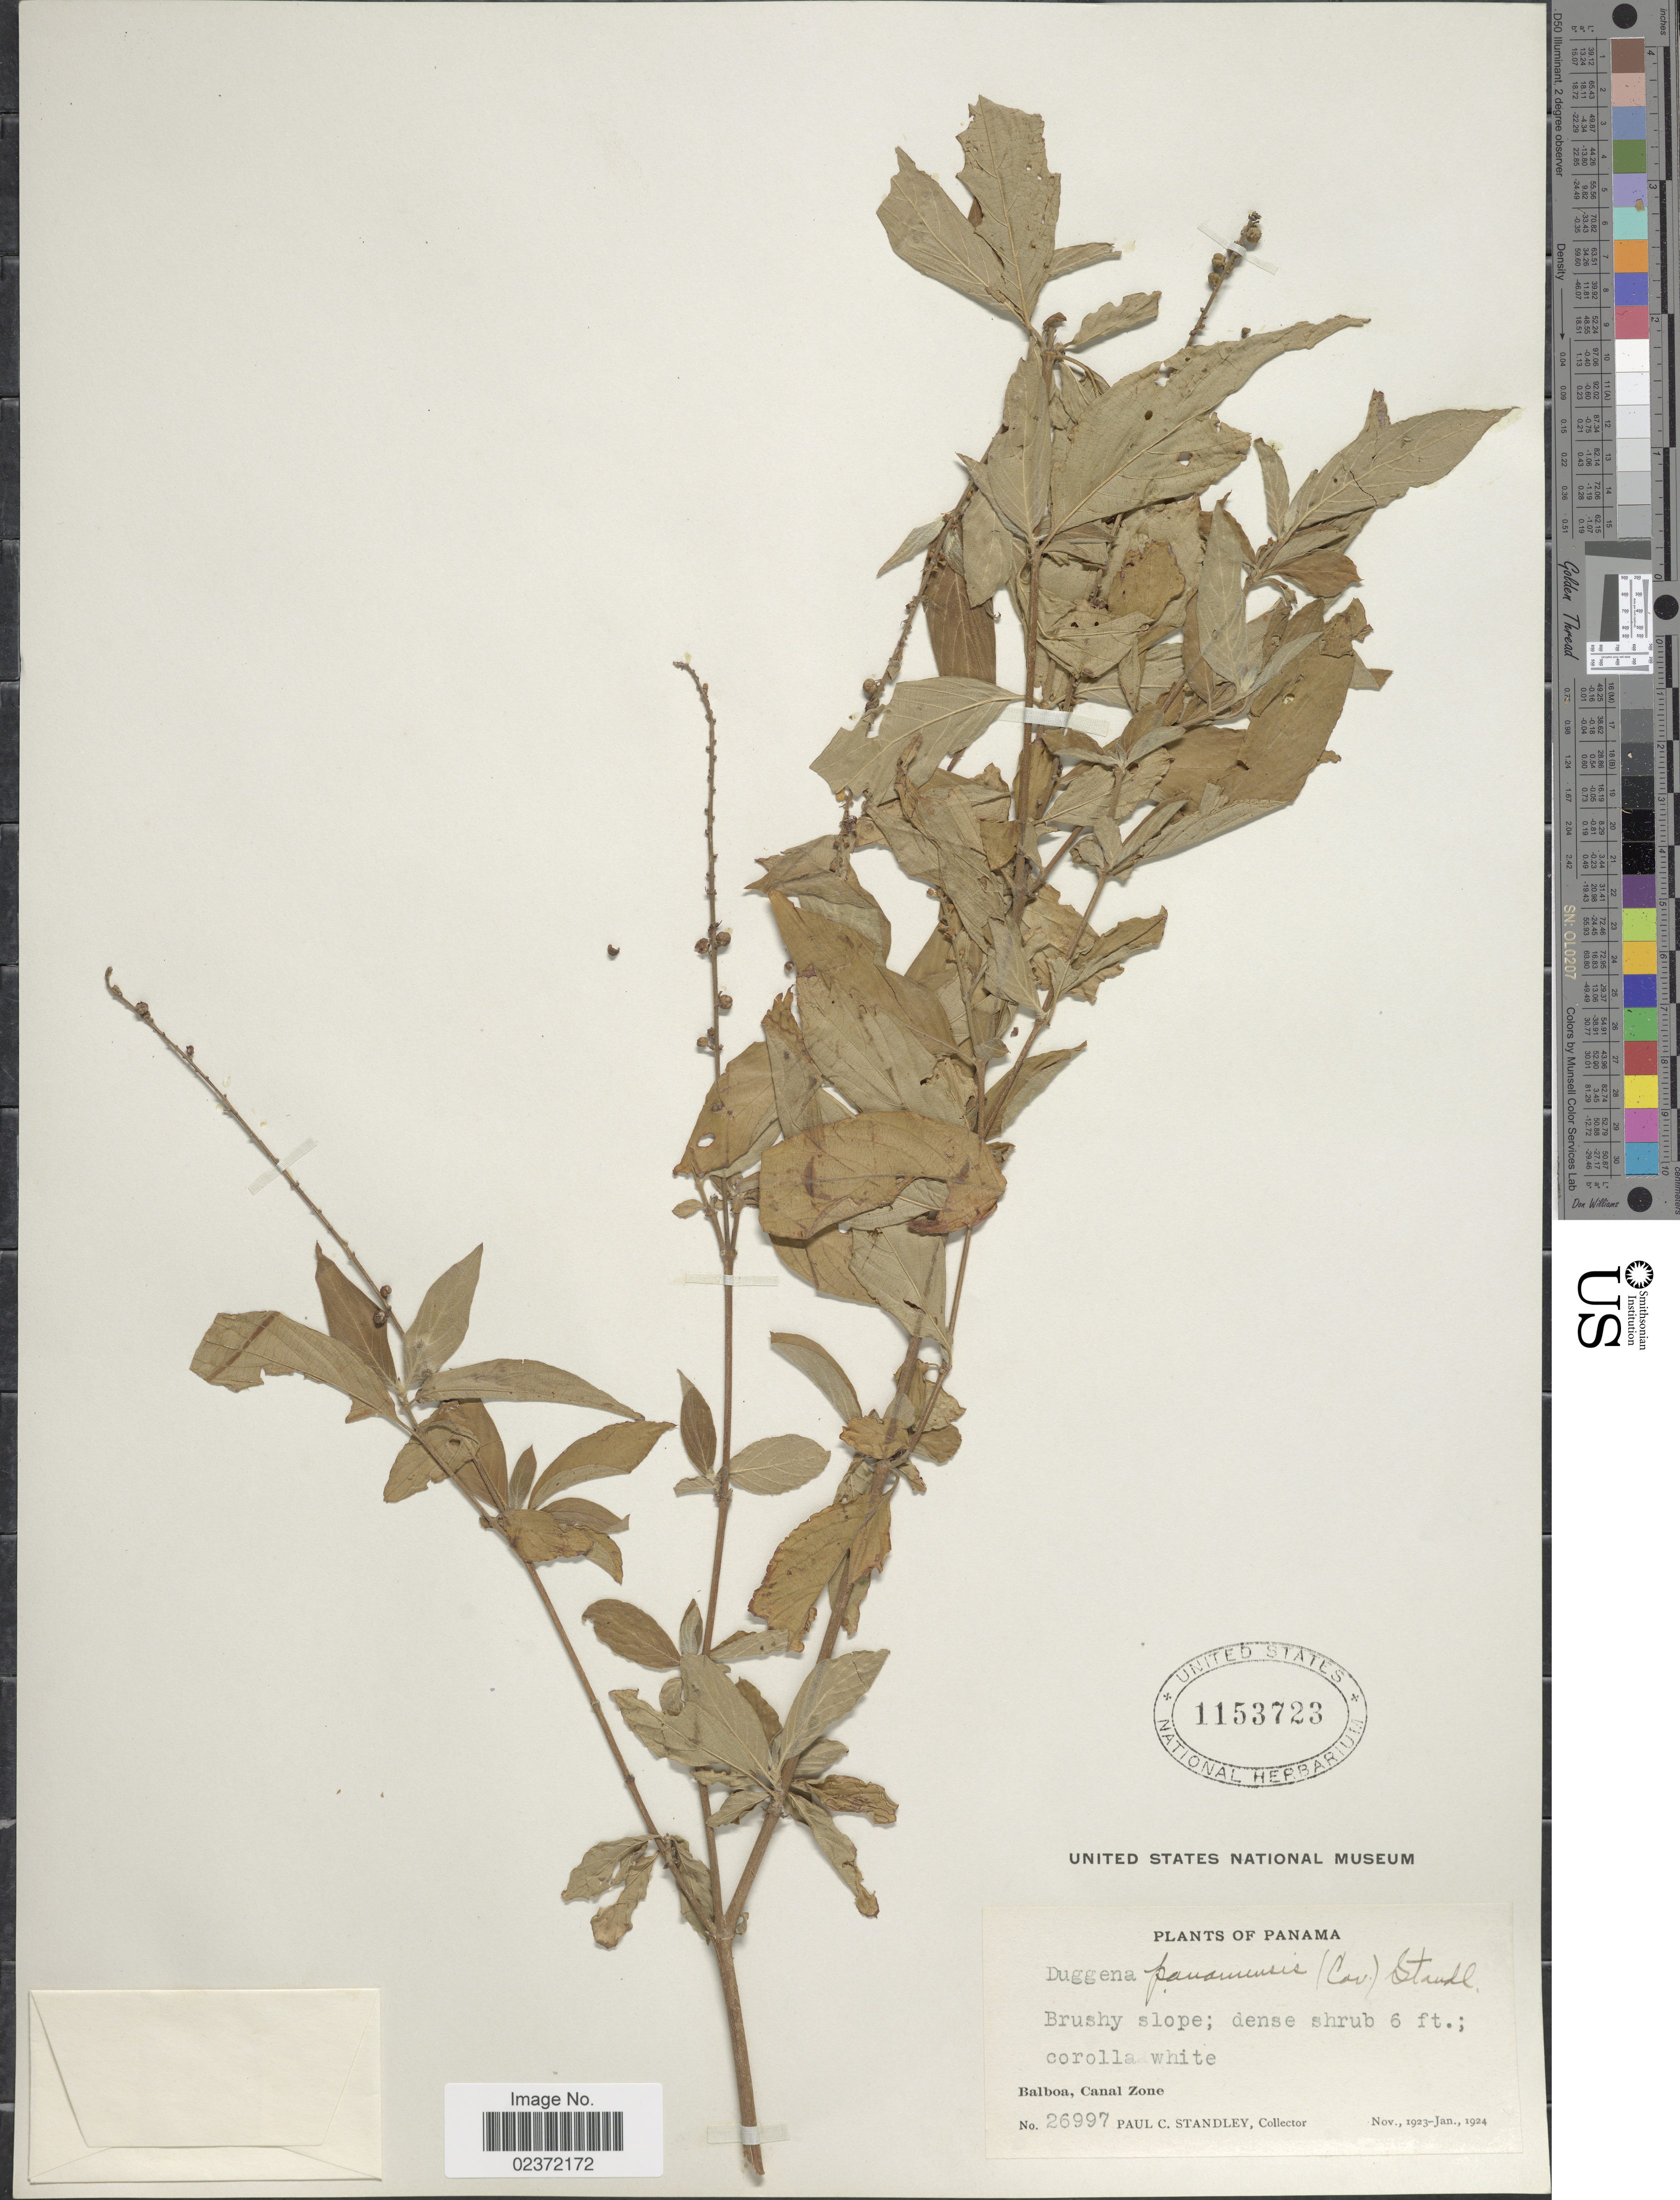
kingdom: Plantae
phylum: Tracheophyta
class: Magnoliopsida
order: Gentianales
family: Rubiaceae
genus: Gonzalagunia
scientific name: Gonzalagunia panamensis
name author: (Cav.) K. Schum.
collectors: P. C. Standley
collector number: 26997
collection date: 1923-11/1924-01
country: Panama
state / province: Colón / Panamá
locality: Balboa, Canal Zone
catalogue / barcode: US 1153723